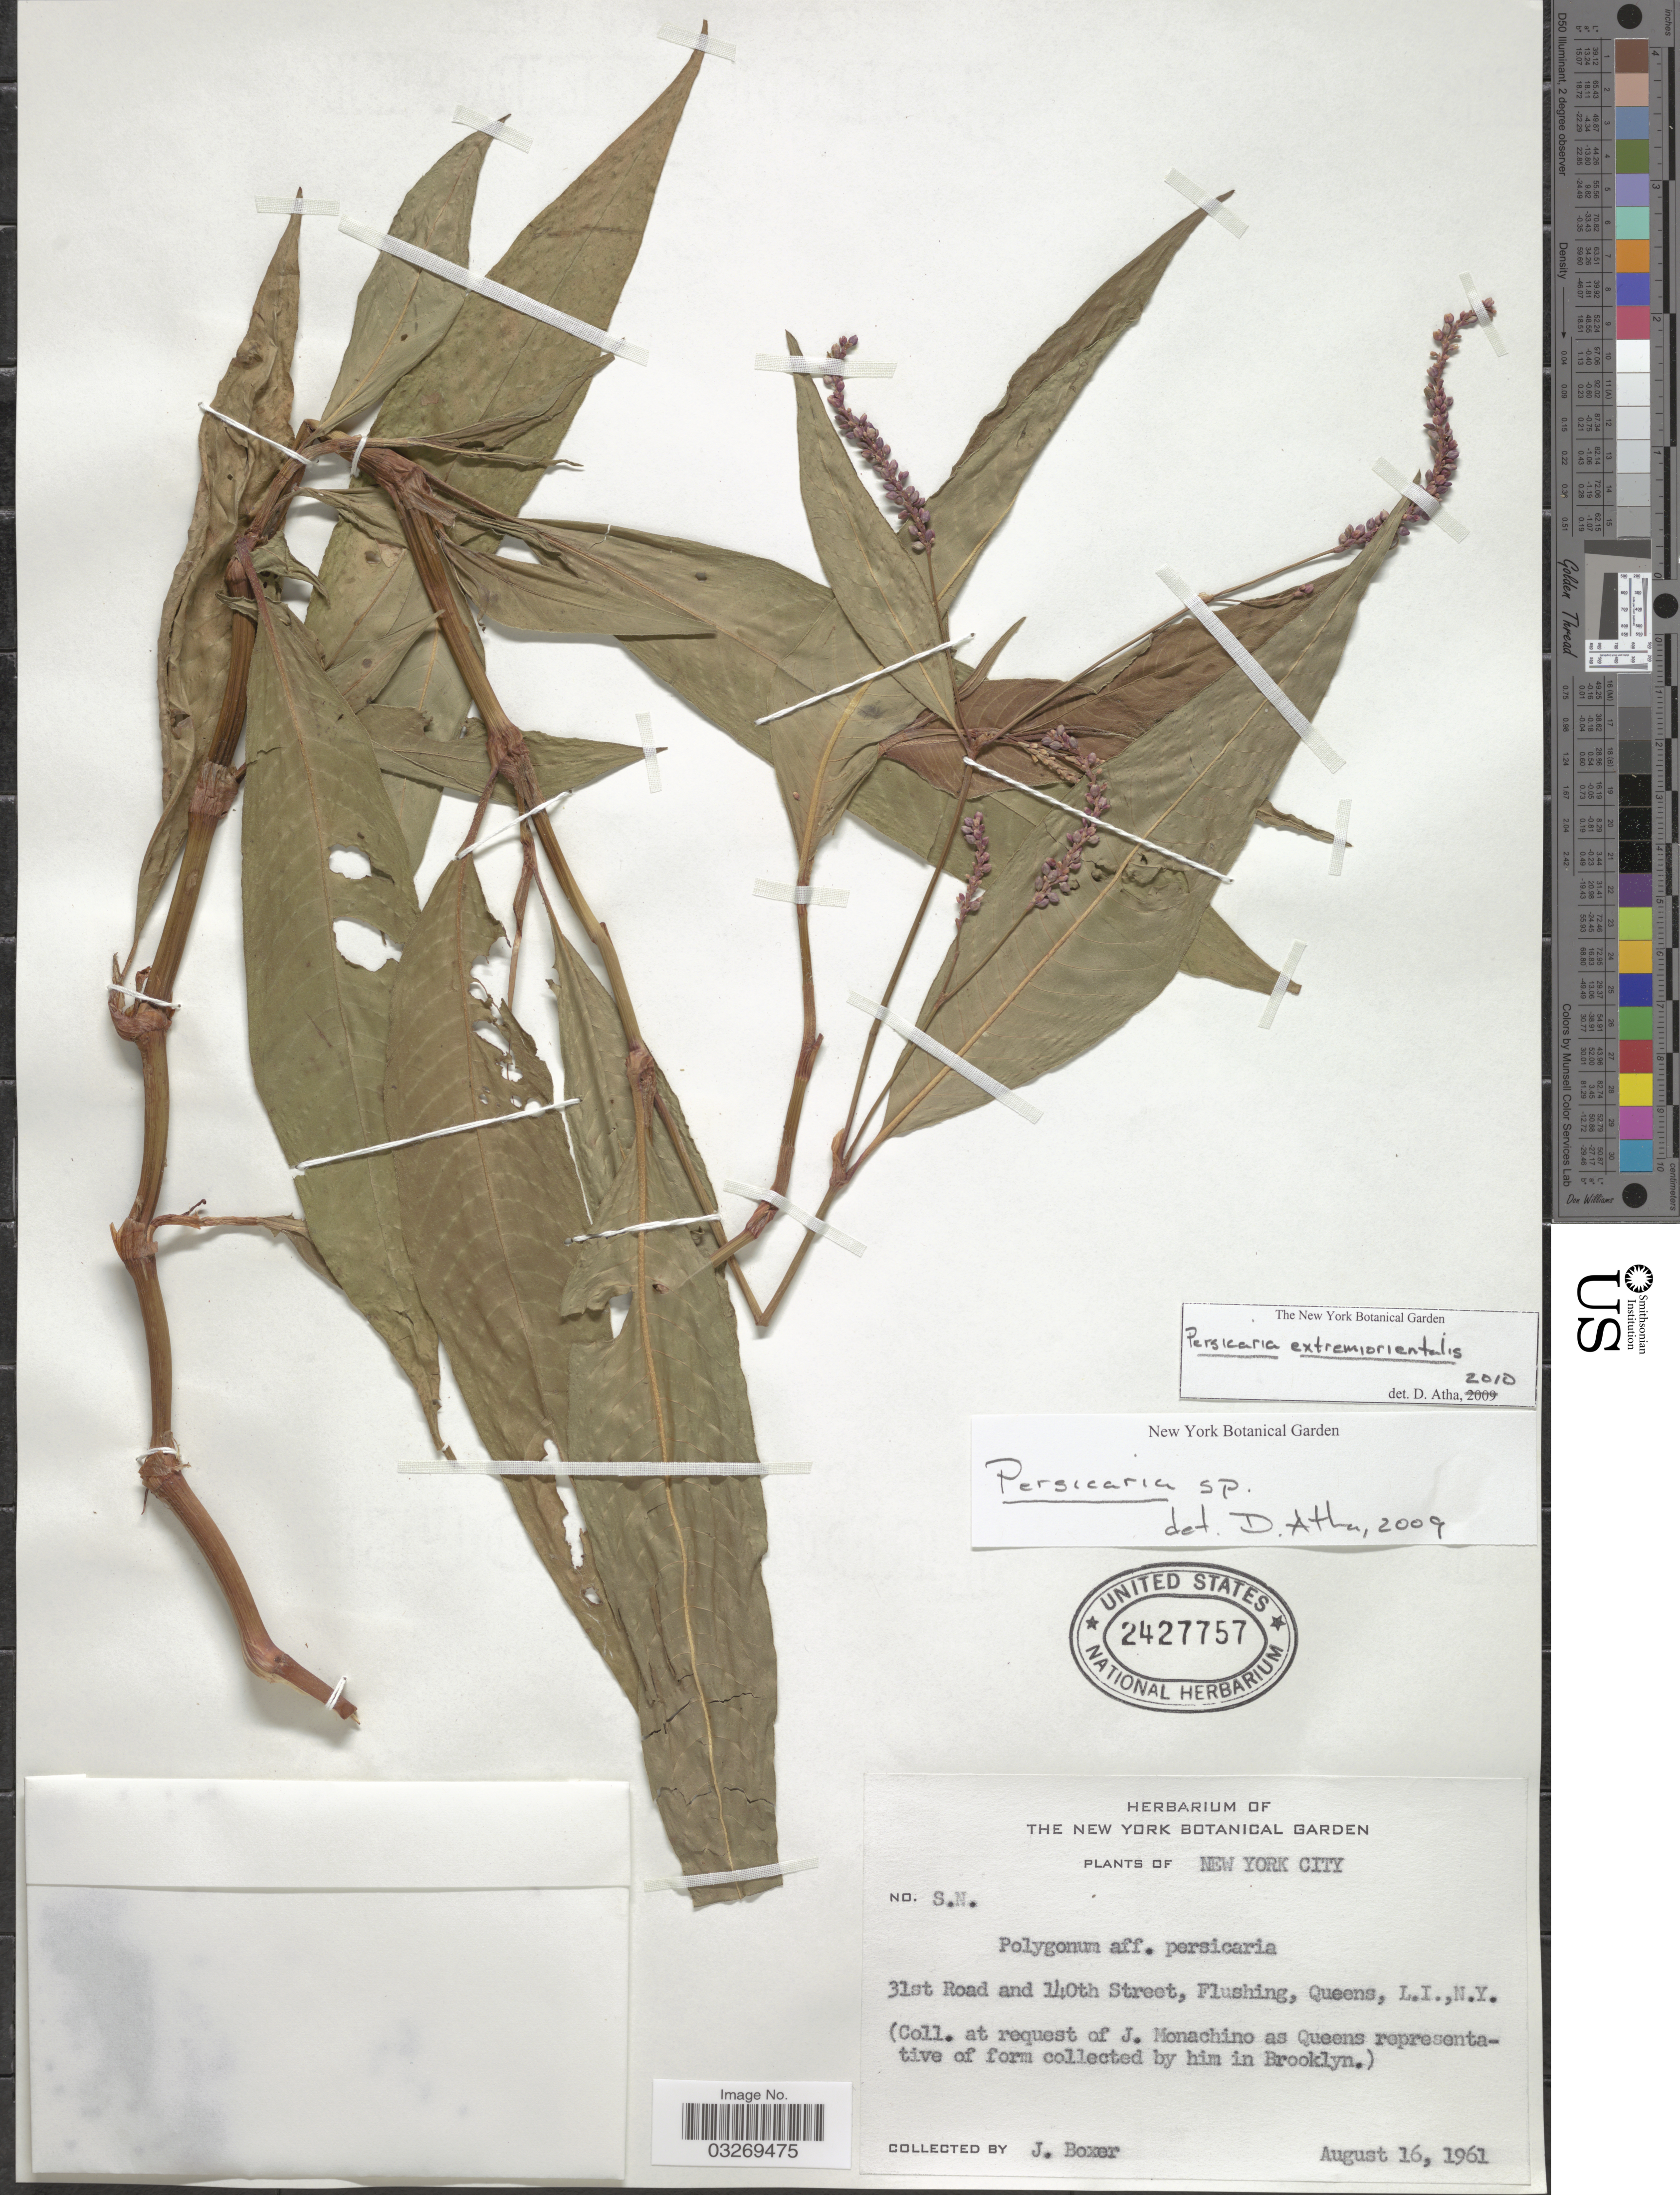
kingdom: Plantae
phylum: Tracheophyta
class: Magnoliopsida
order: Caryophyllales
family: Polygonaceae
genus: Persicaria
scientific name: Persicaria extremiorientalis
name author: (Vorosch.) Tzvelev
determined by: Atha, D. E.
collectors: J. Boxer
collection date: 1961-08-16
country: United States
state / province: New York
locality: New York City, 31st Road and 140th Street, Flushing, Queens, L.I., N.Y.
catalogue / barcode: US 2427757